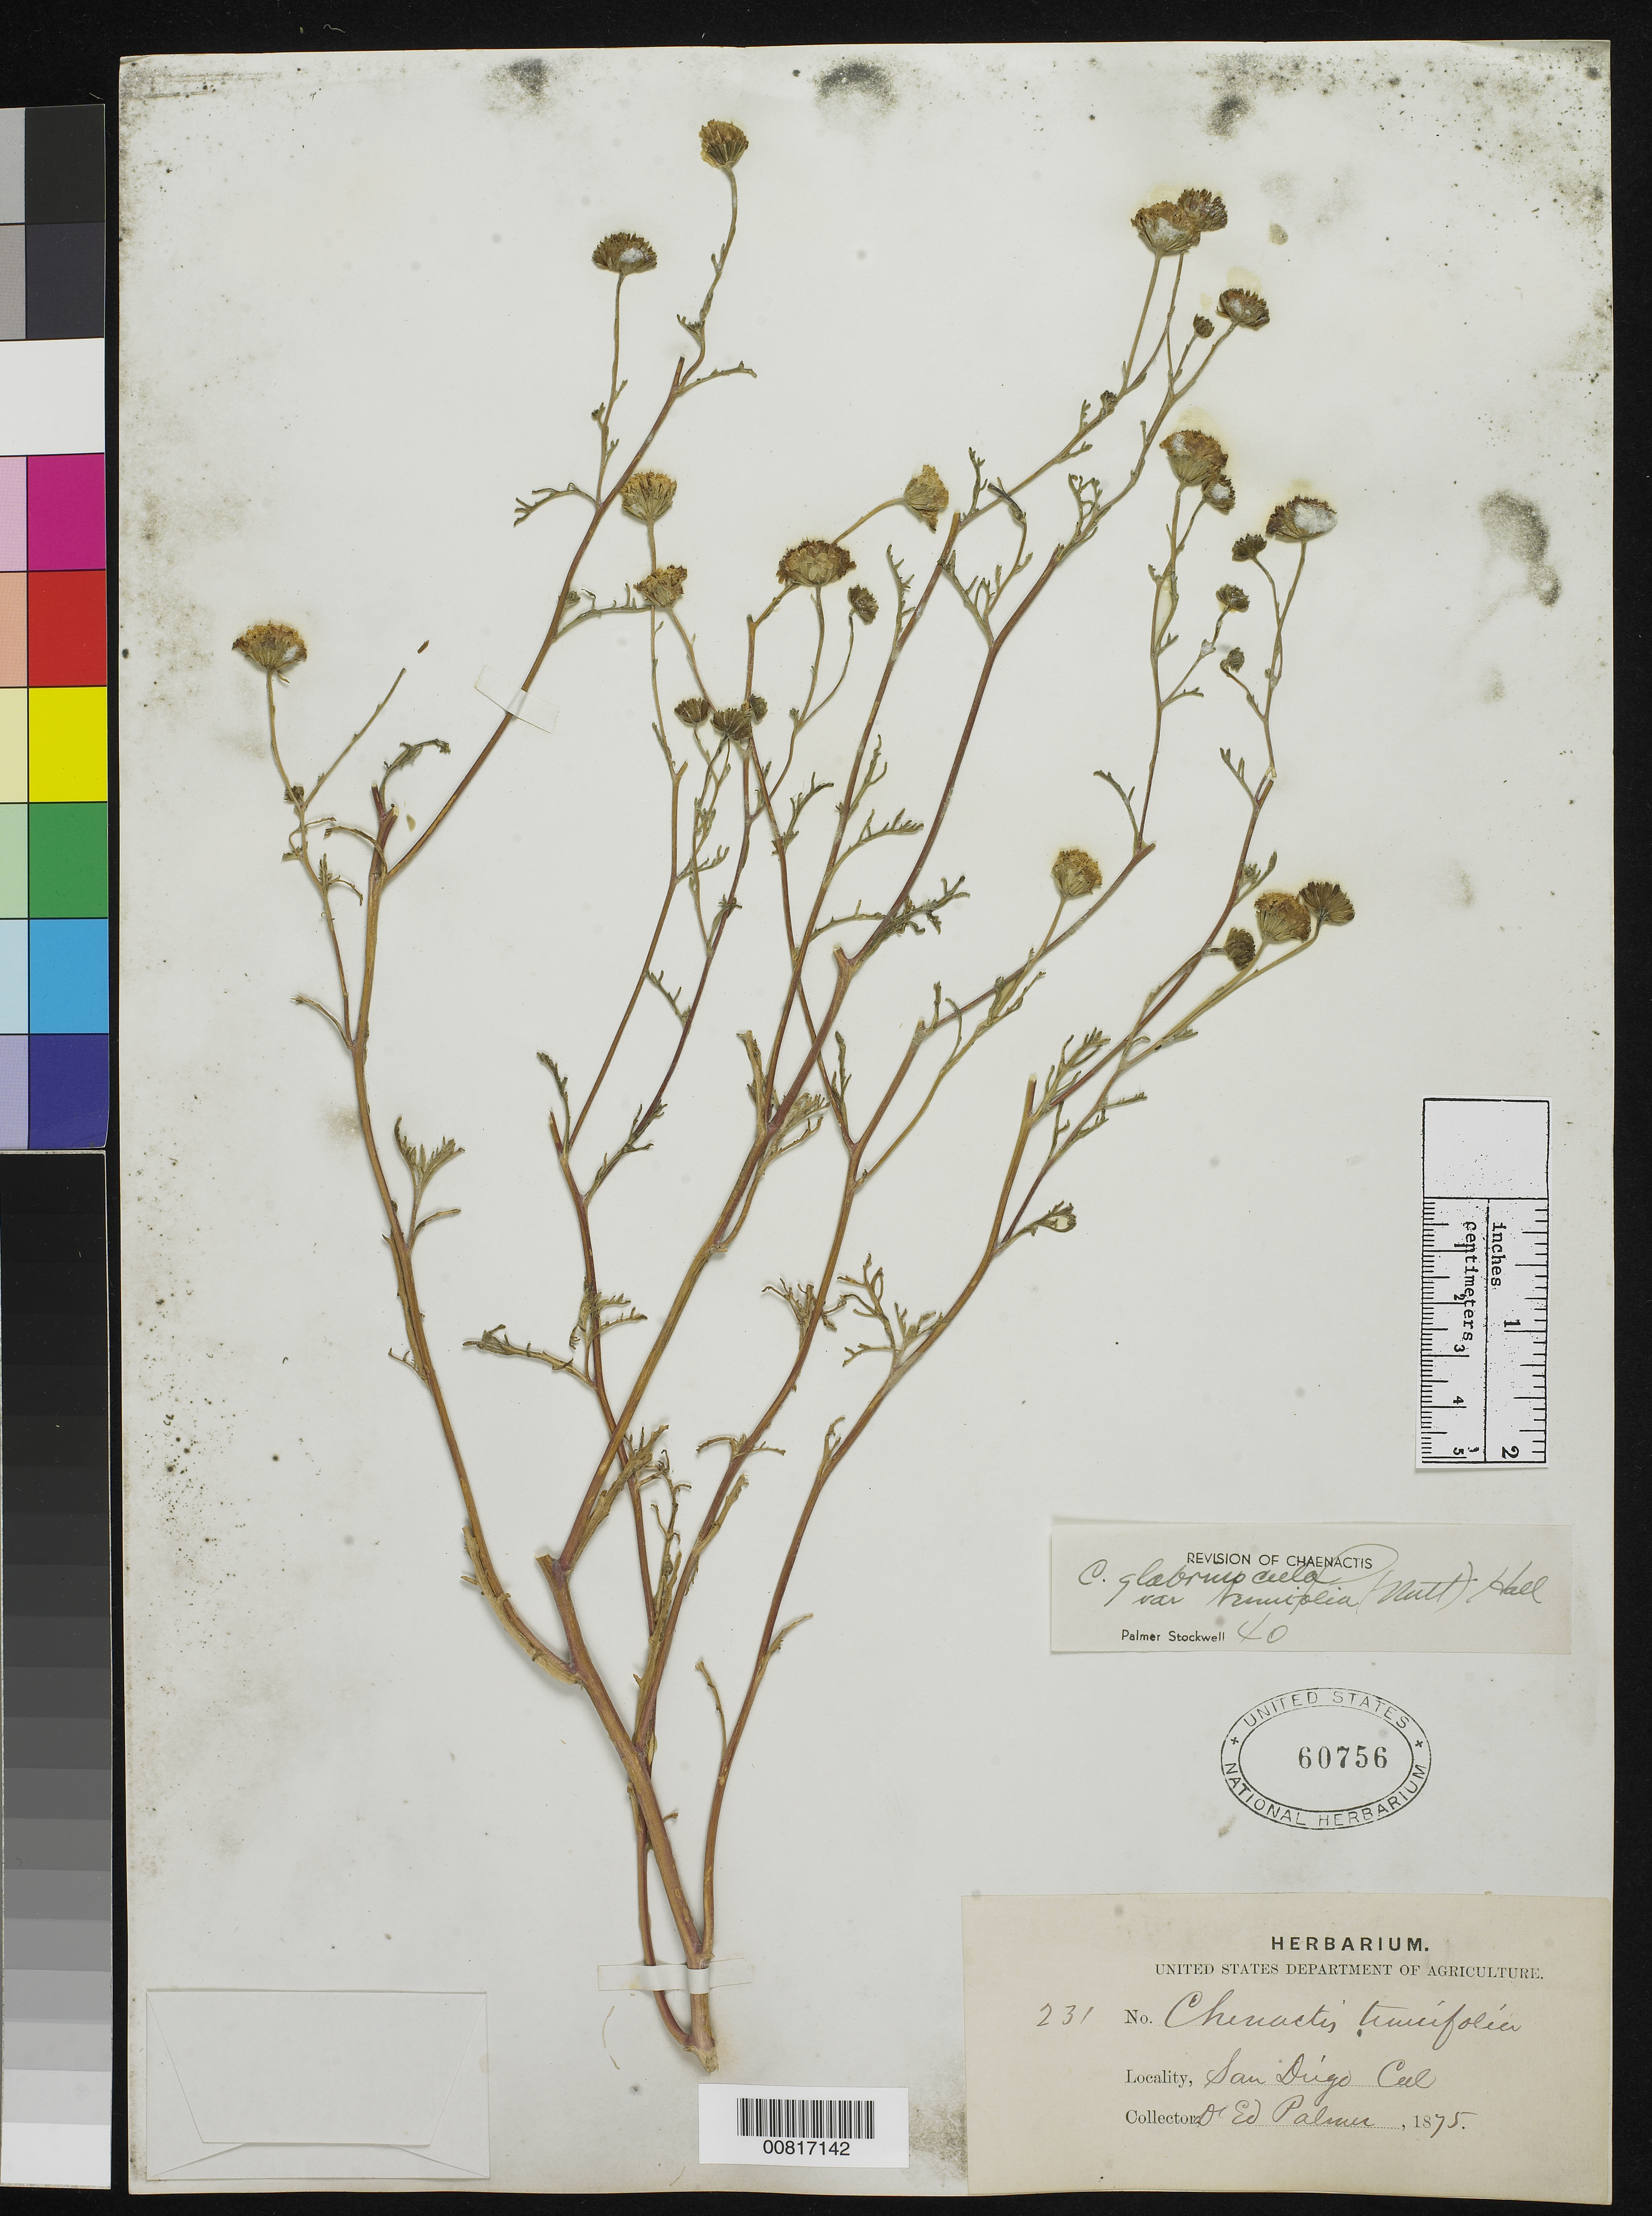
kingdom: Plantae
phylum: Tracheophyta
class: Magnoliopsida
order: Asterales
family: Asteraceae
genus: Chaenactis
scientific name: Chaenactis glabriuscula var. tenuifolia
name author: (Nutt.) Hall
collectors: E. Palmer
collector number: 231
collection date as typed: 1875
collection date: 1875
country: United States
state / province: California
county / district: San Diego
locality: San Diego, California.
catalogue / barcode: US 60756